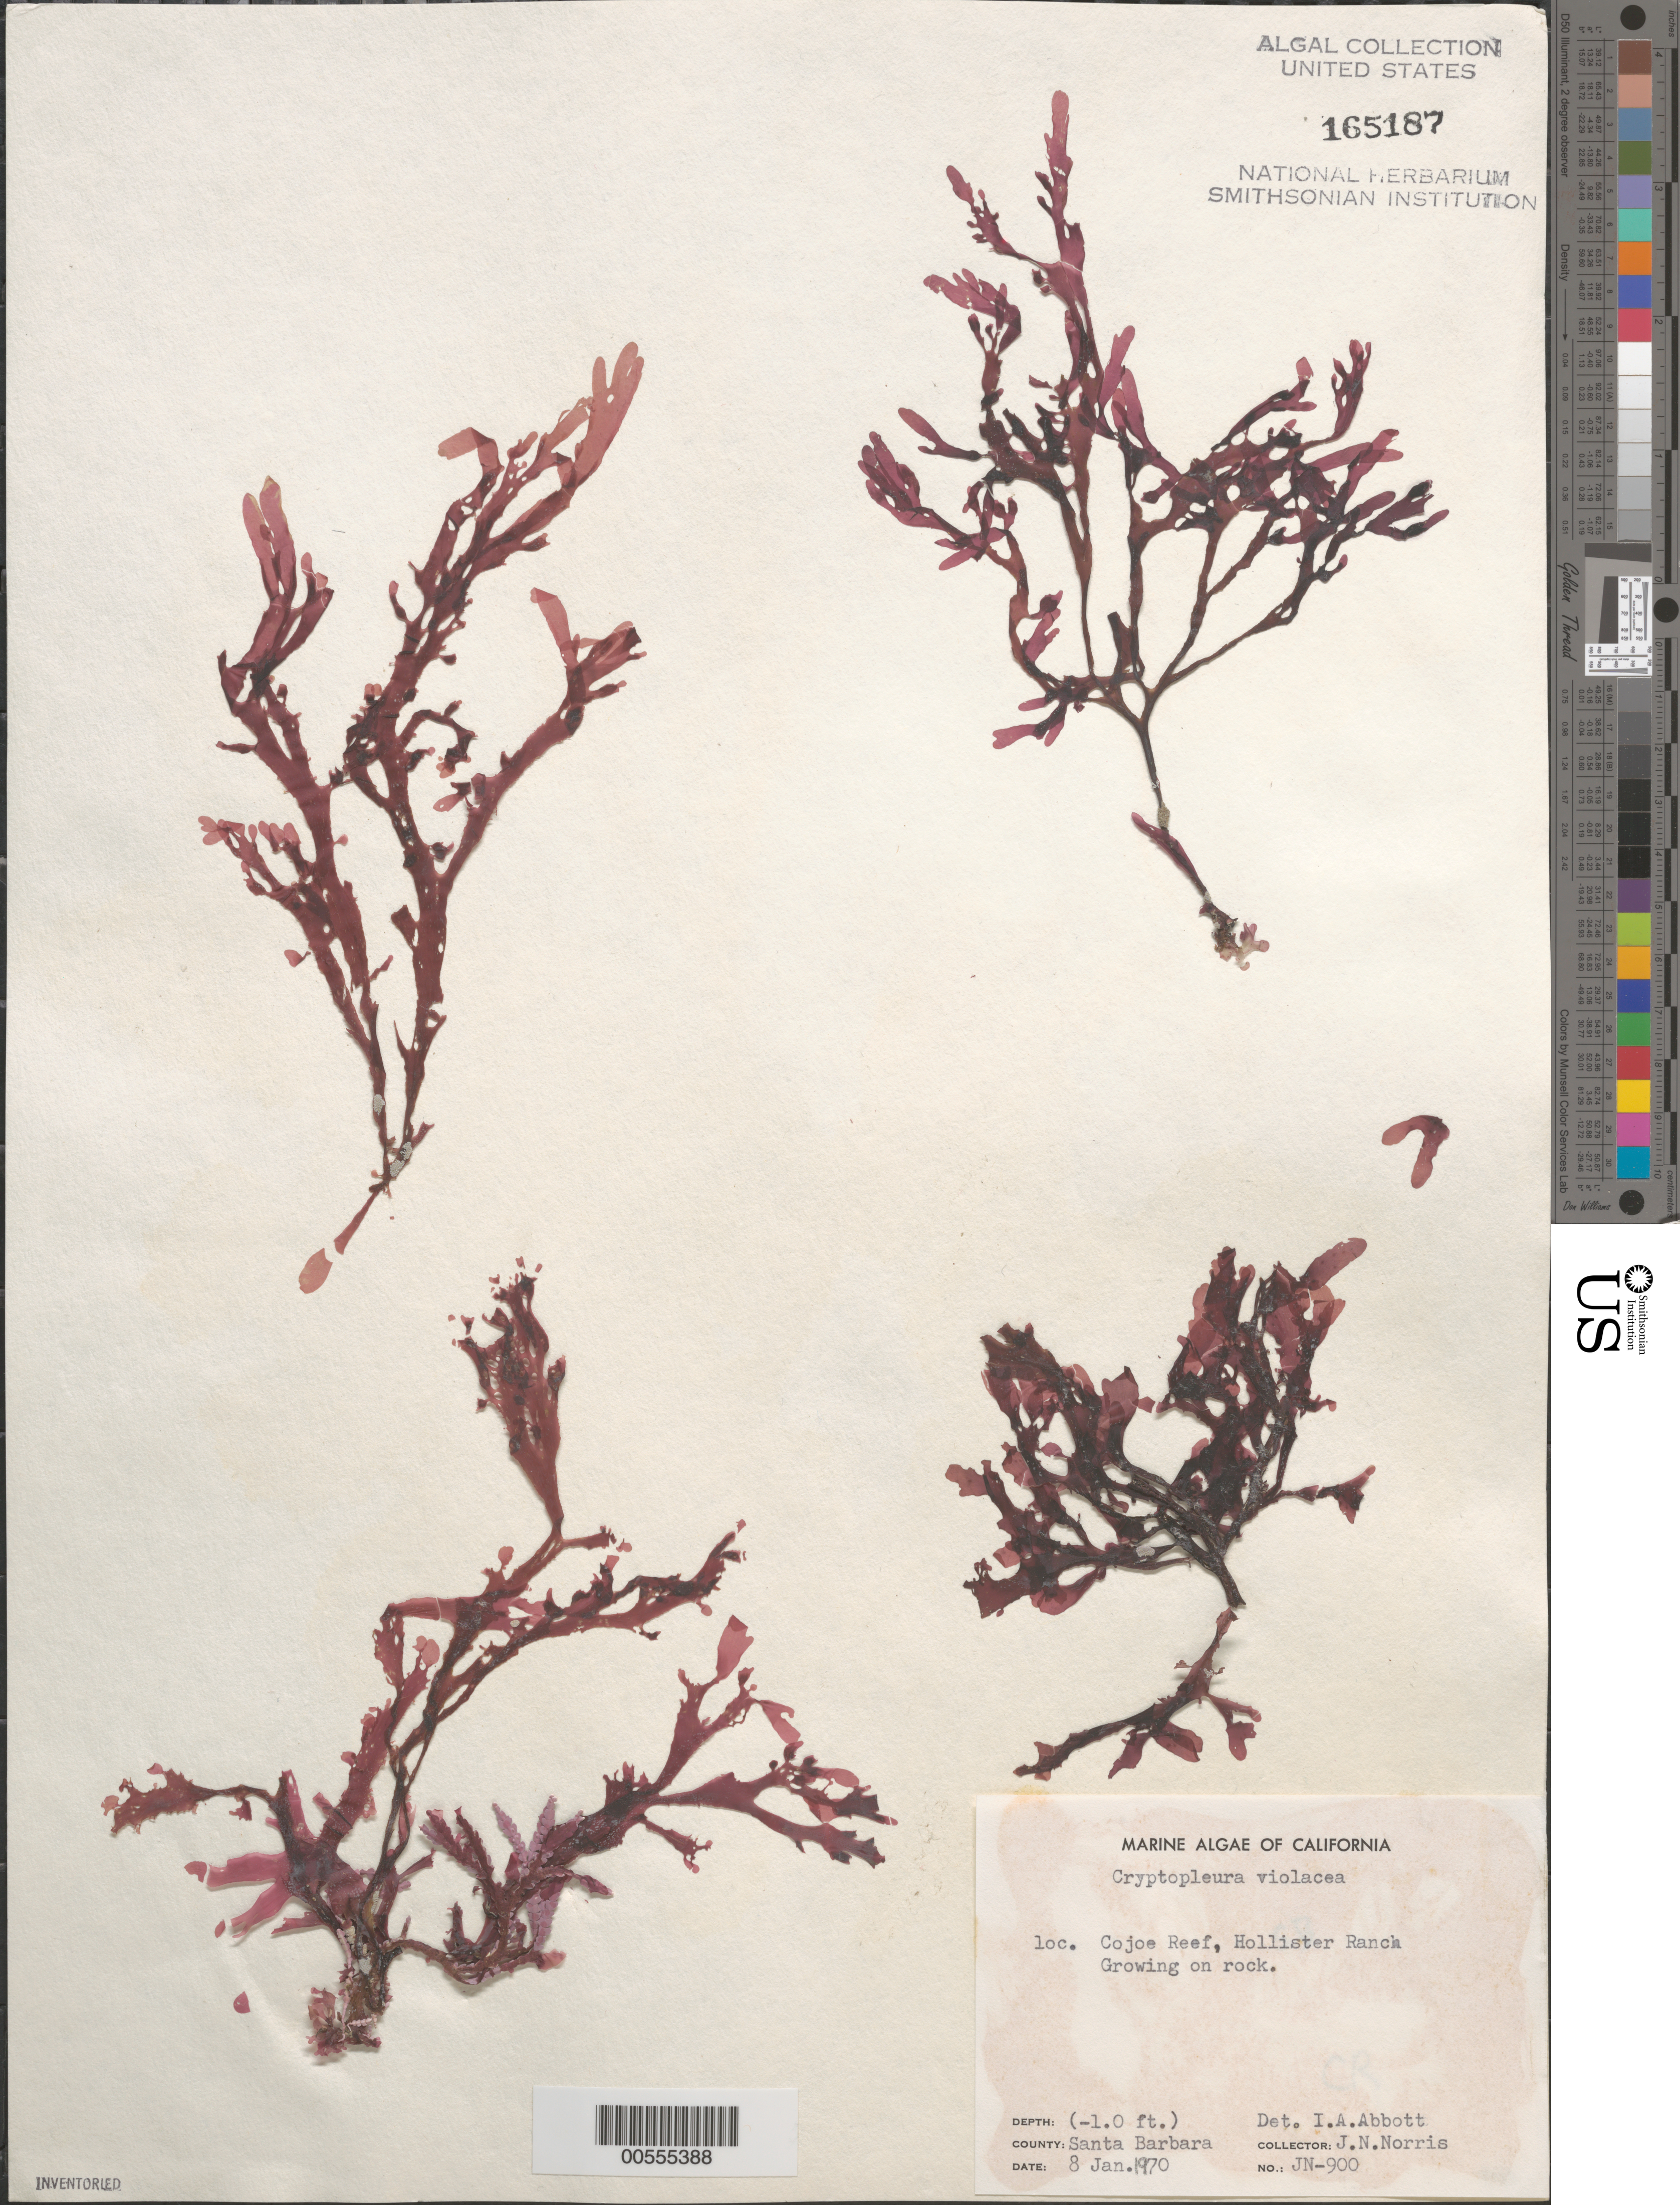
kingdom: Plantae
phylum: Rhodophyta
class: Florideophyceae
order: Ceramiales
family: Delesseriaceae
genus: Cryptopleura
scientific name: Cryptopleura violacea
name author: (J. Ag.) Kylin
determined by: Abbott, Isabella A.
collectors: J. N. Norris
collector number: JN-900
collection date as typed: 08 Jan 1970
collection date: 1970-01-08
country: United States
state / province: California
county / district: Santa Barbara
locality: Cojo Reef, Hollister Ranch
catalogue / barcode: US 165187